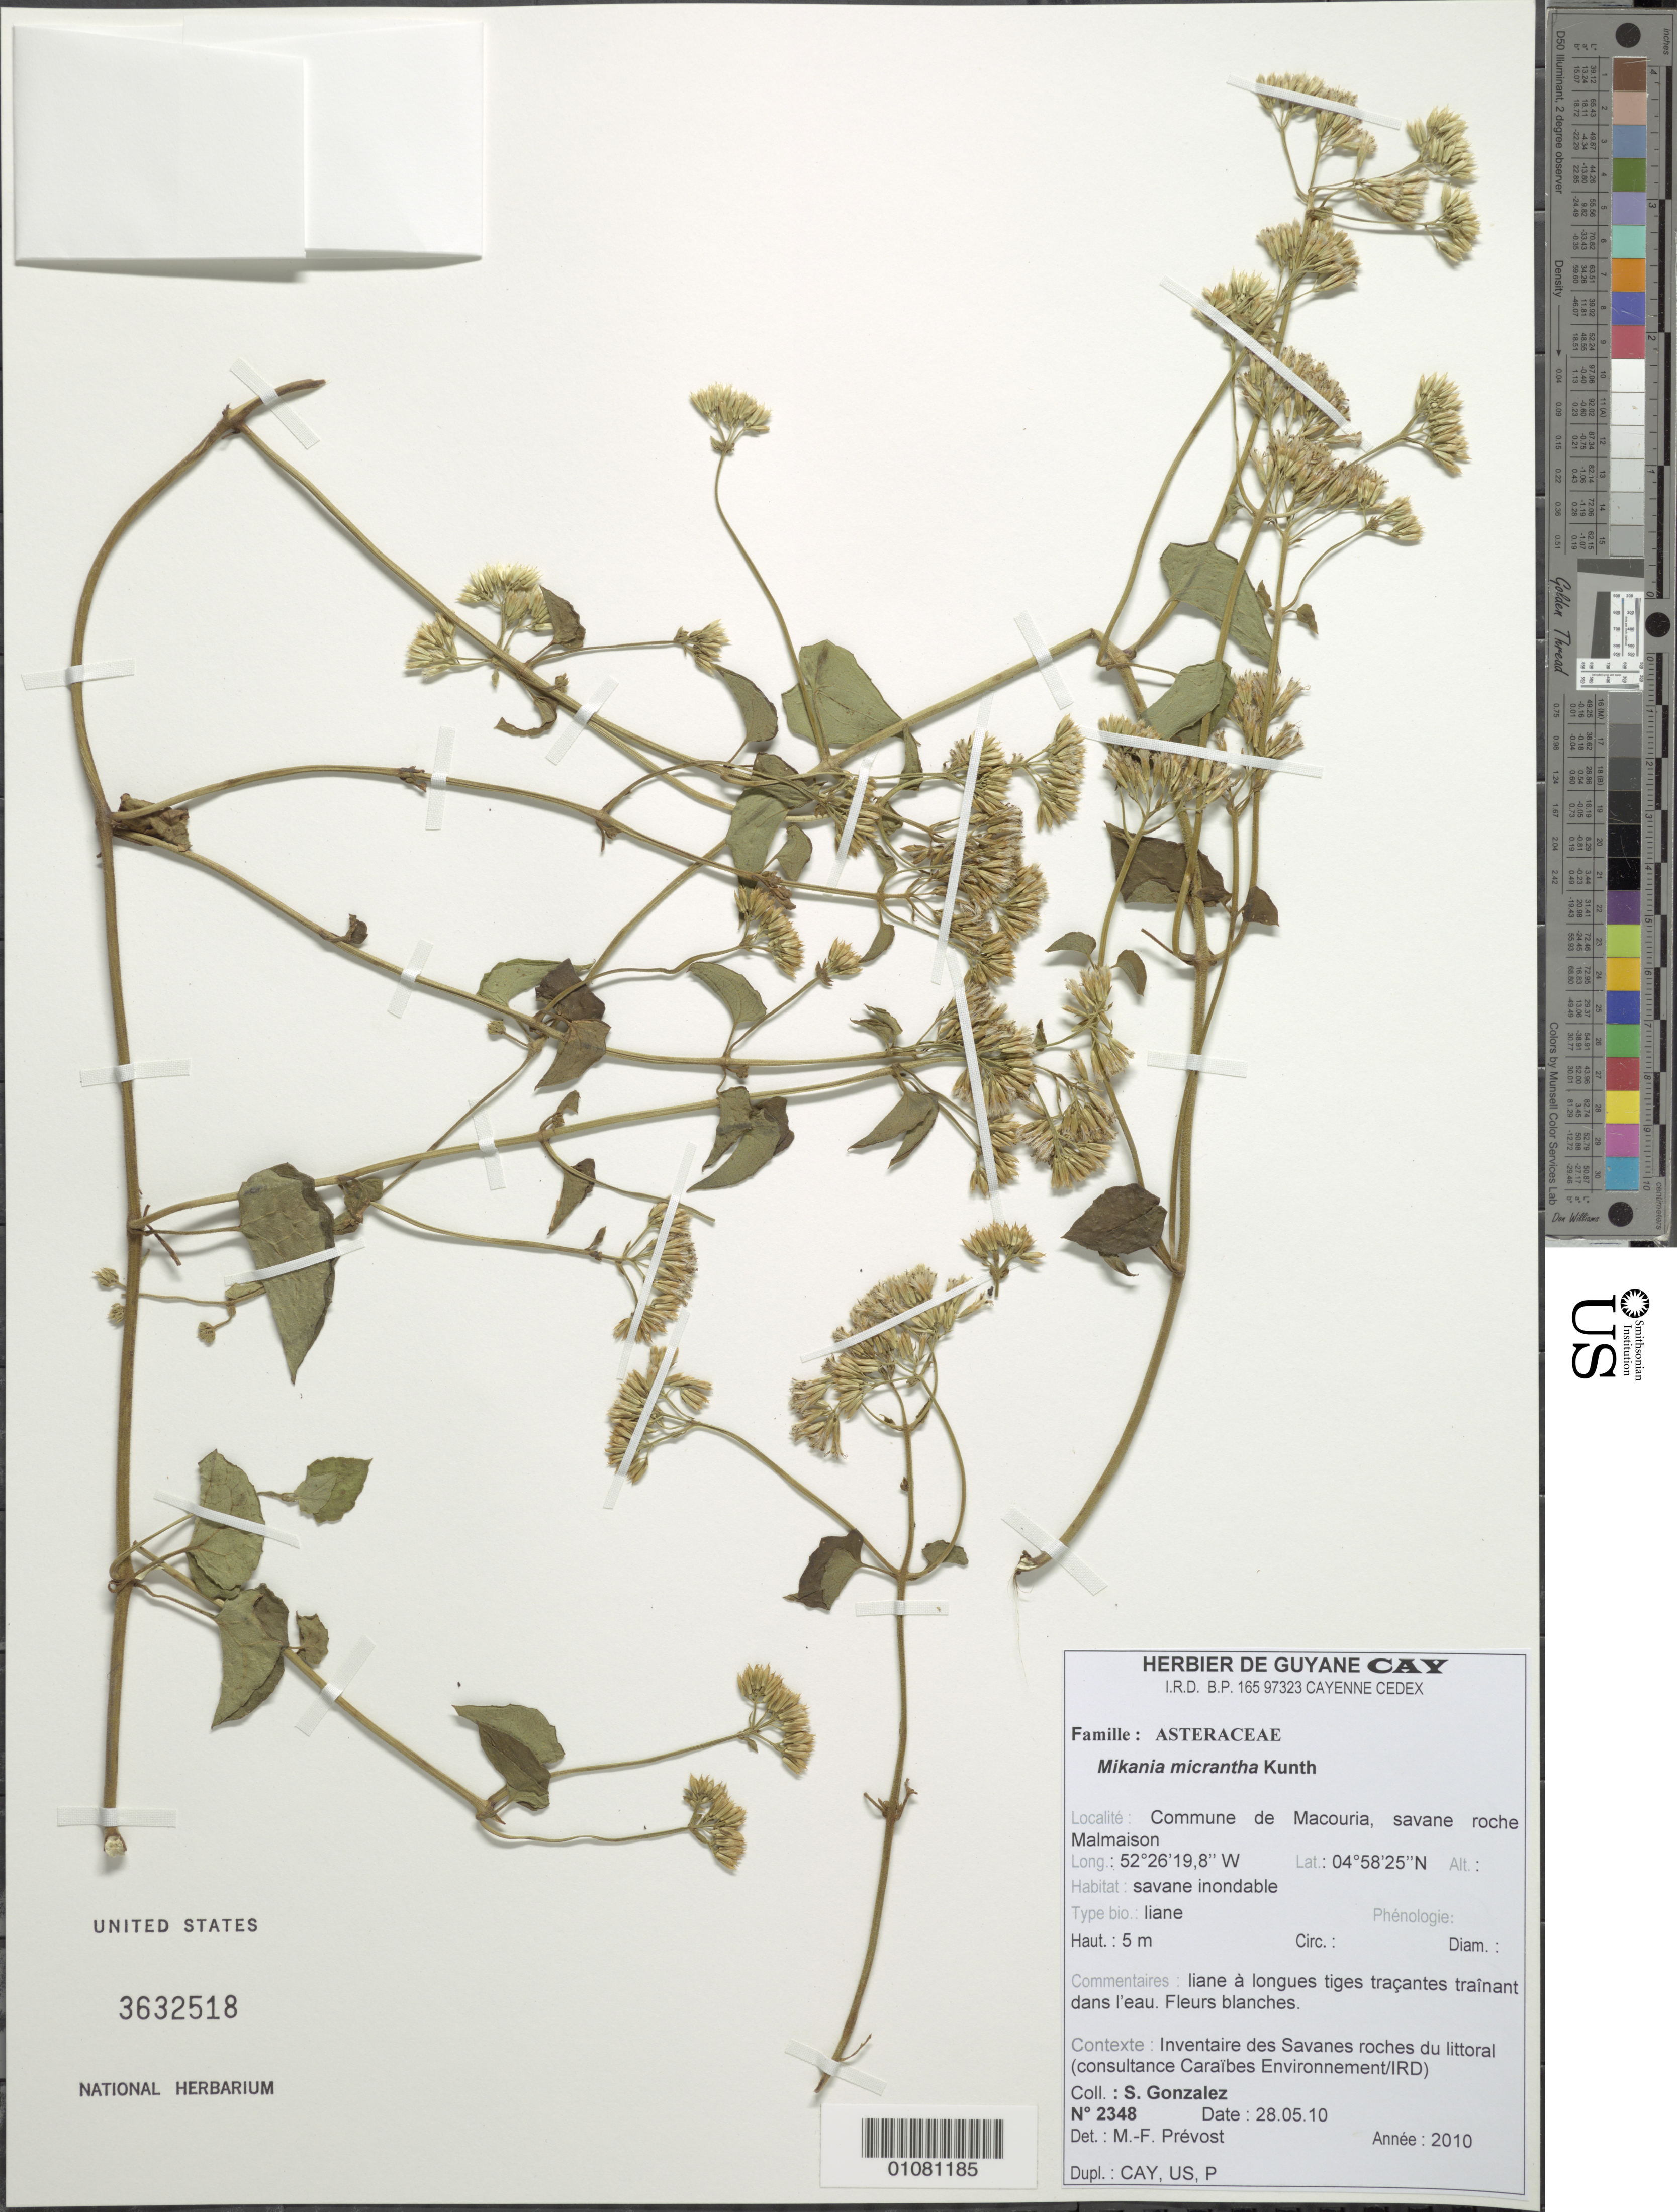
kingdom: Plantae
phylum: Tracheophyta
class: Magnoliopsida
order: Asterales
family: Asteraceae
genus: Mikania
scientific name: Mikania micrantha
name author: Kunth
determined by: Prévost, M.-F.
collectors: S. Gonzalez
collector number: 2348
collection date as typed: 28-May-10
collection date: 1910-05-28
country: French Guiana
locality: Commune de Macouria, savane roche Malmaison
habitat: Savane inondable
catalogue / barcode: US 3632518